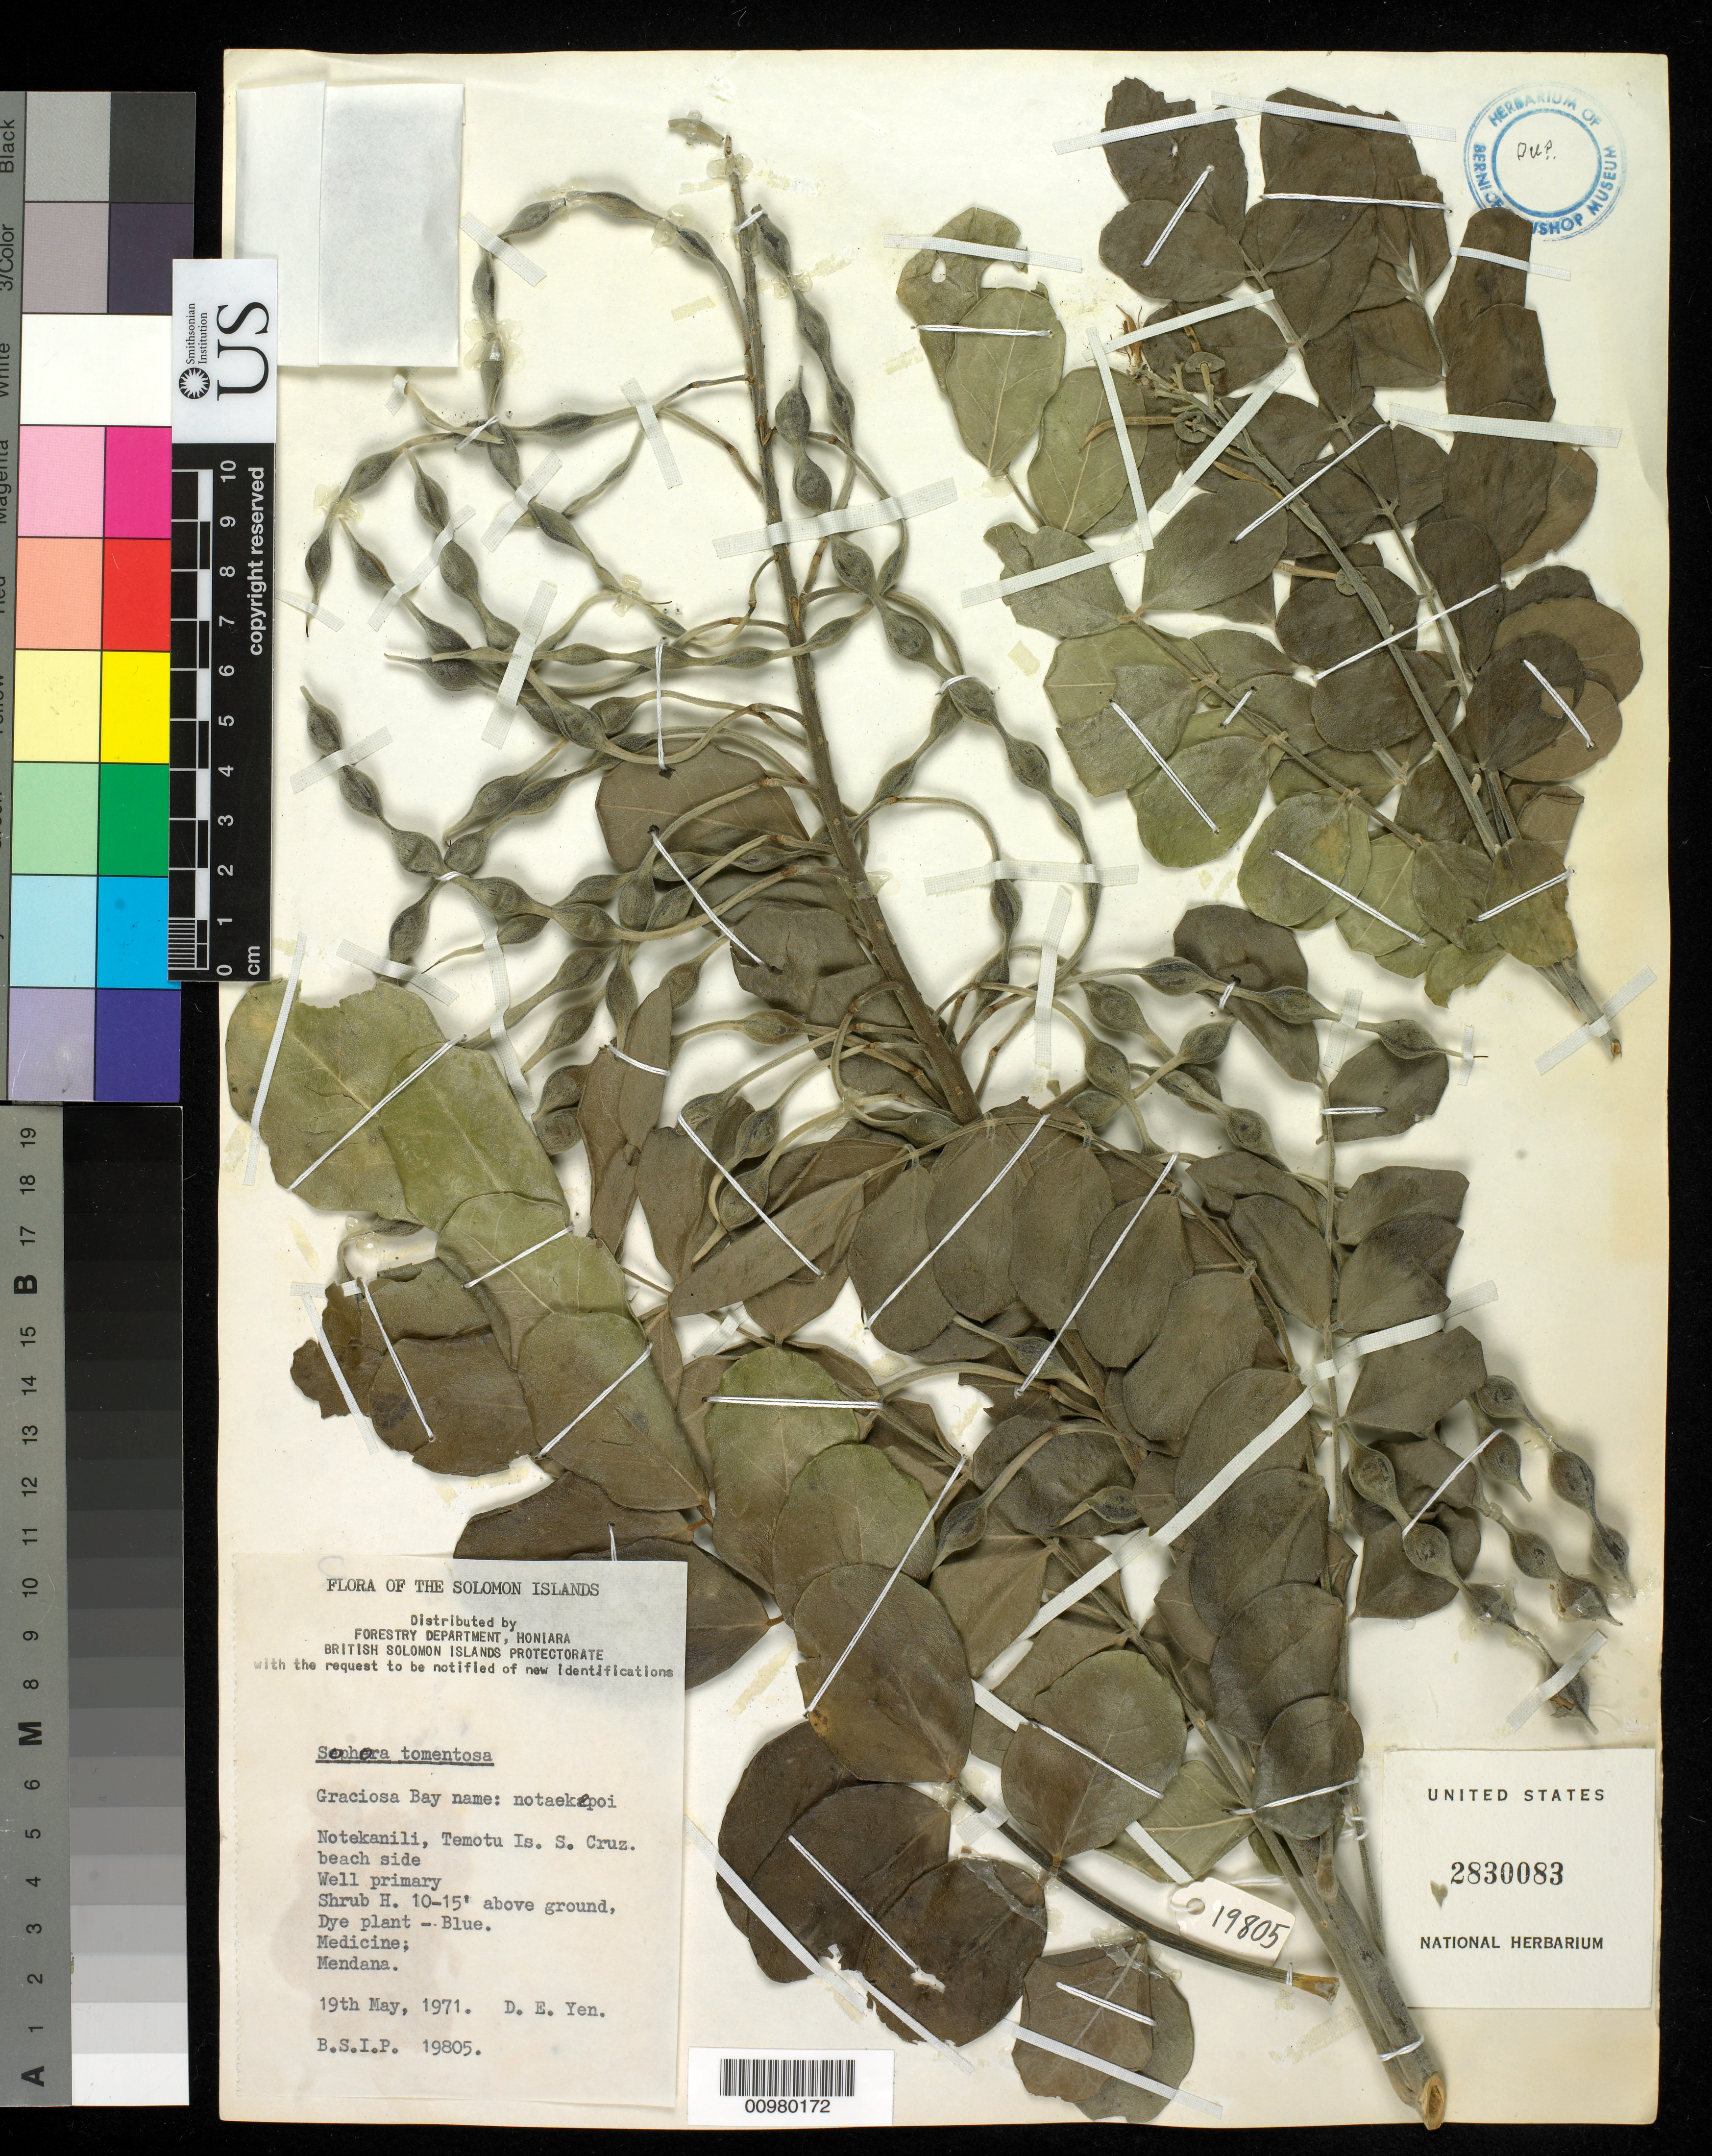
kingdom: Plantae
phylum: Tracheophyta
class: Magnoliopsida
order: Fabales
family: Fabaceae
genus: Sophora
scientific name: Sophora tomentosa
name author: L.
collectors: D. Yen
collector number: BSIP 19805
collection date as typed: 19 May 1971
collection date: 1971-05-19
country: Solomon Islands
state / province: Temotu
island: Nendö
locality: Notekanili, Temotu Is. S. Cruz. beach side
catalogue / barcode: US 2830083